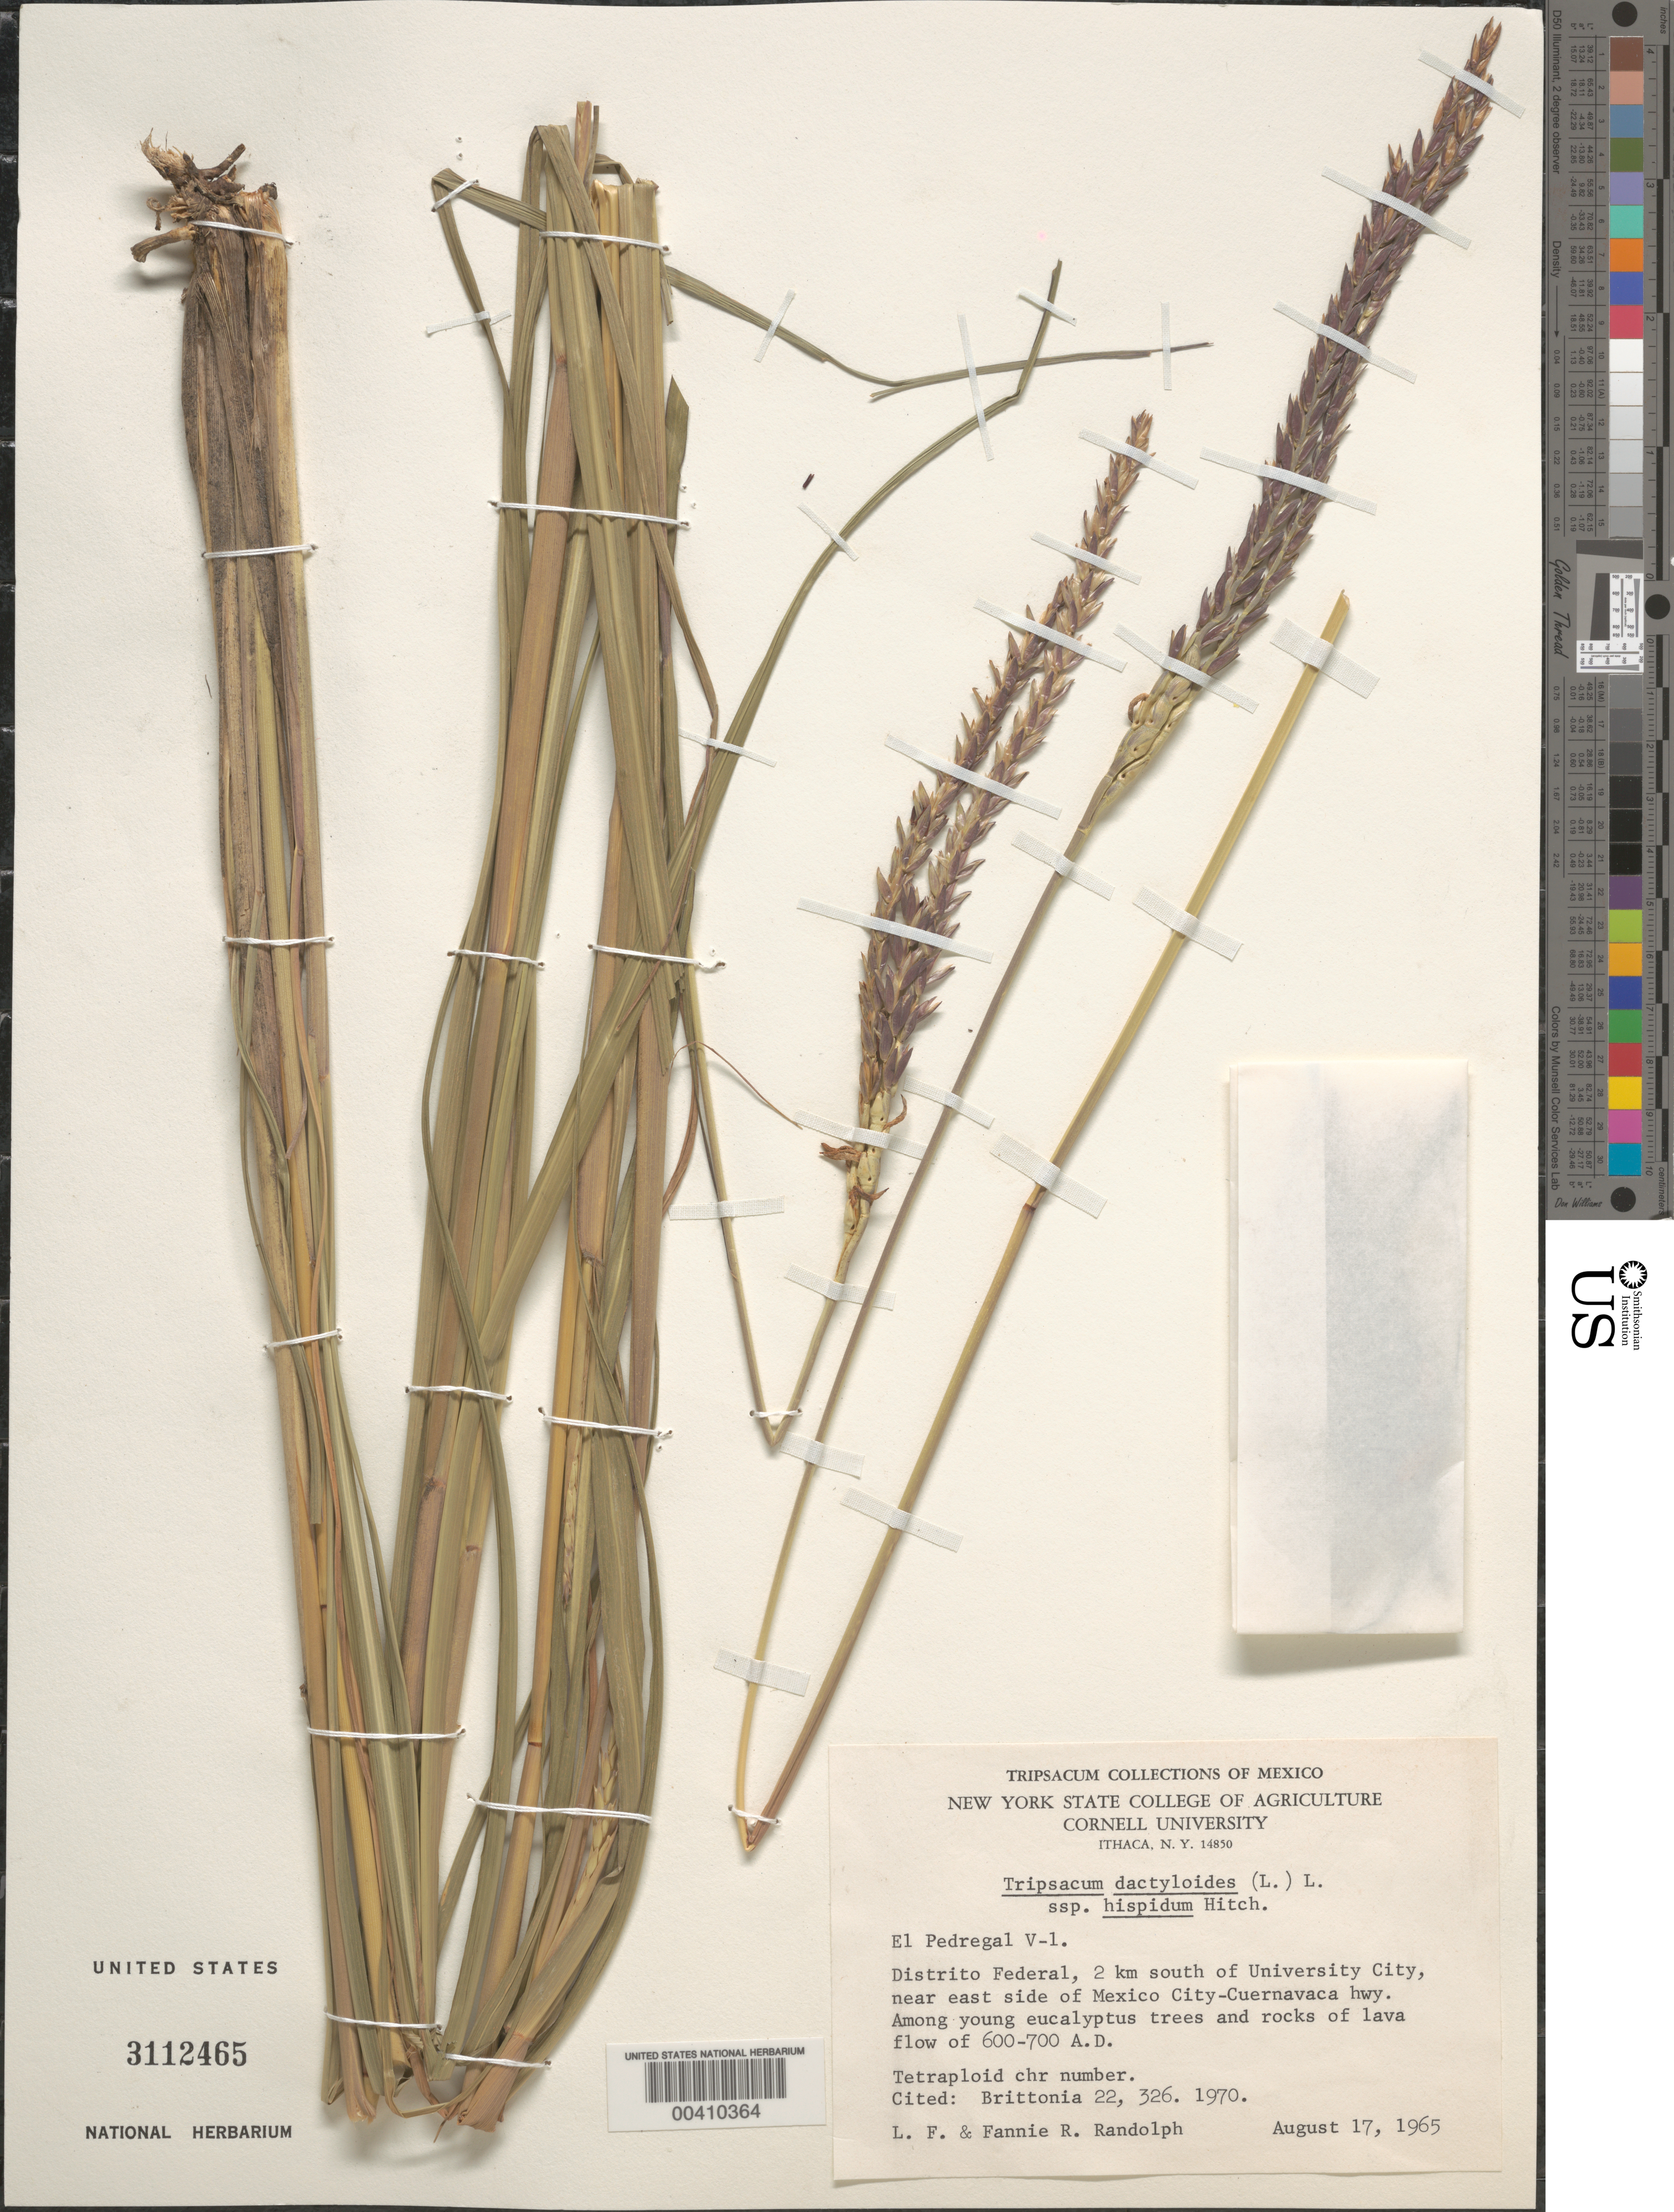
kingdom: Plantae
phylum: Tracheophyta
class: Liliopsida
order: Poales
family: Poaceae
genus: Tripsacum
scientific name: Tripsacum dactyloides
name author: (L.) L.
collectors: L. F. Randolph & F. Randolph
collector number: V-1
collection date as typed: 17 Aug 1965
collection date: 1965-08-17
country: Mexico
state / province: Distrito Federal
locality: El Pedregal, 2 km S of University City, near E side of Mexico City-Cuernavaca Hwy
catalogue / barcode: US 3112465